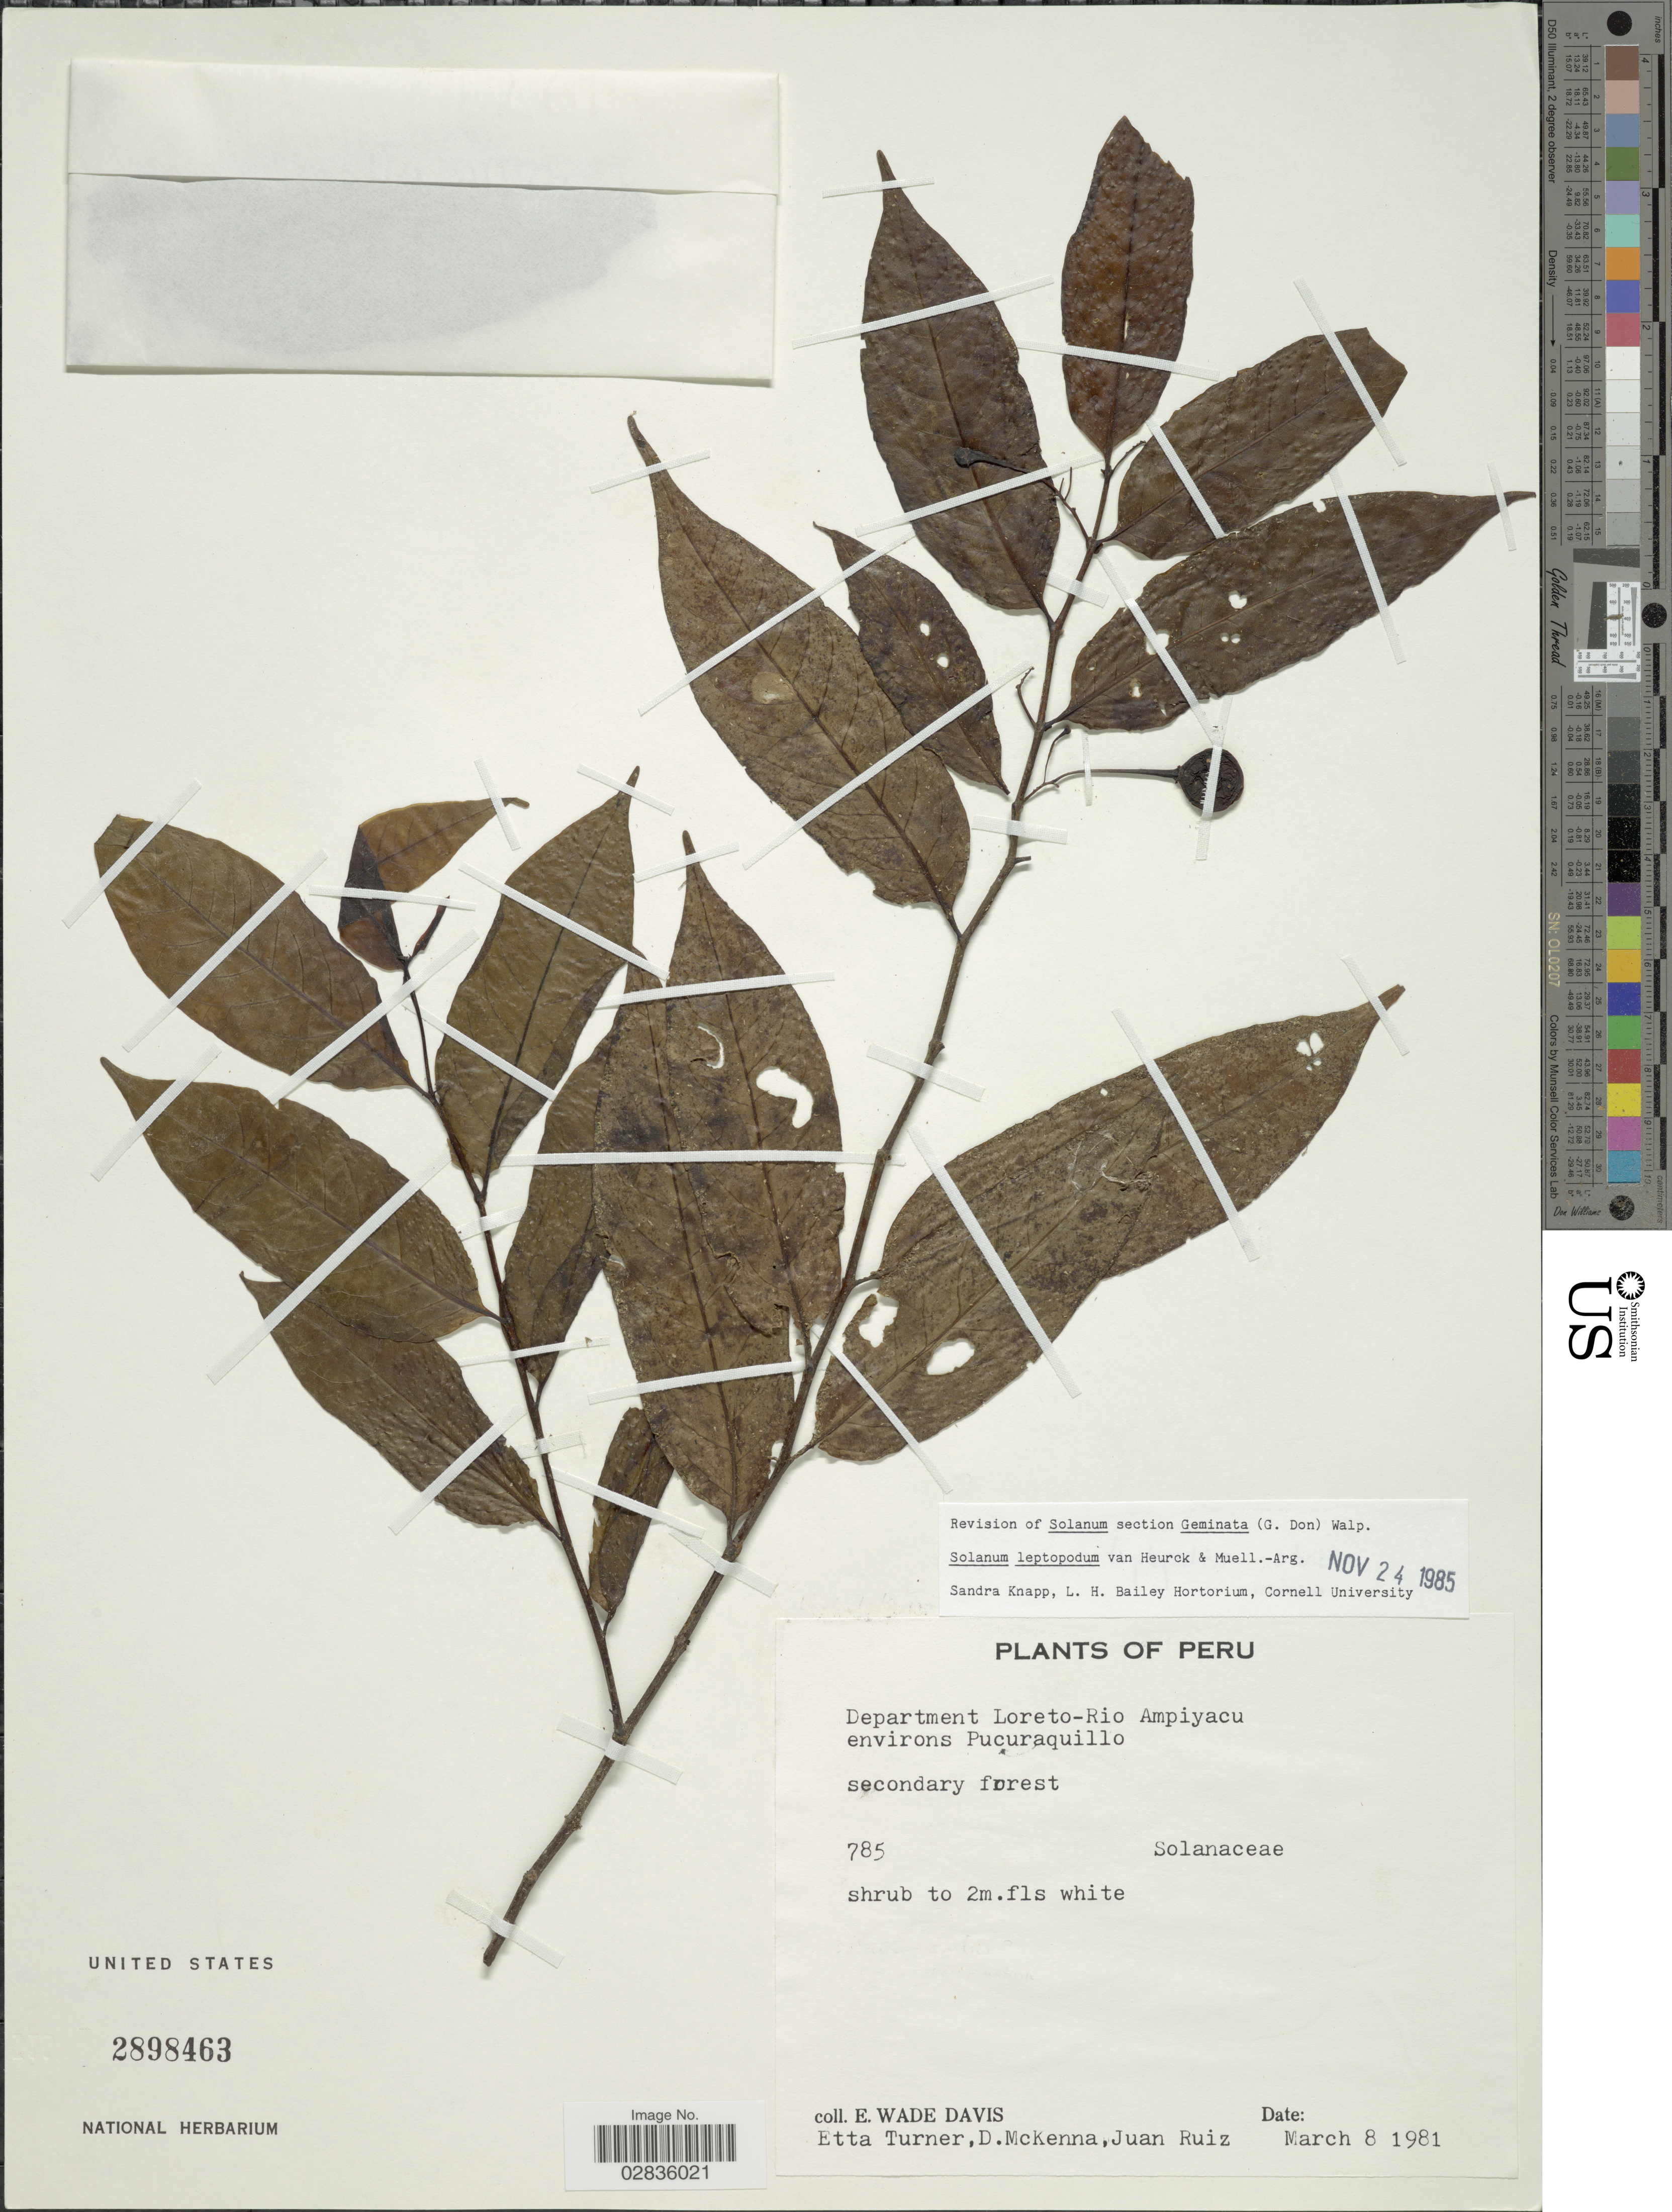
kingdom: Plantae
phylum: Tracheophyta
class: Magnoliopsida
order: Solanales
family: Solanaceae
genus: Solanum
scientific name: Solanum leptopodum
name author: Van Heurck & Müll. Arg.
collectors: E. W. Davis, E. Turner, D. McKenna & J. Ruiz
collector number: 785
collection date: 1981-03-08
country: Peru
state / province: Loreto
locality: Department Loreto-Rio Ampiyacu environs Pucuraquillo.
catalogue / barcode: US 2898463